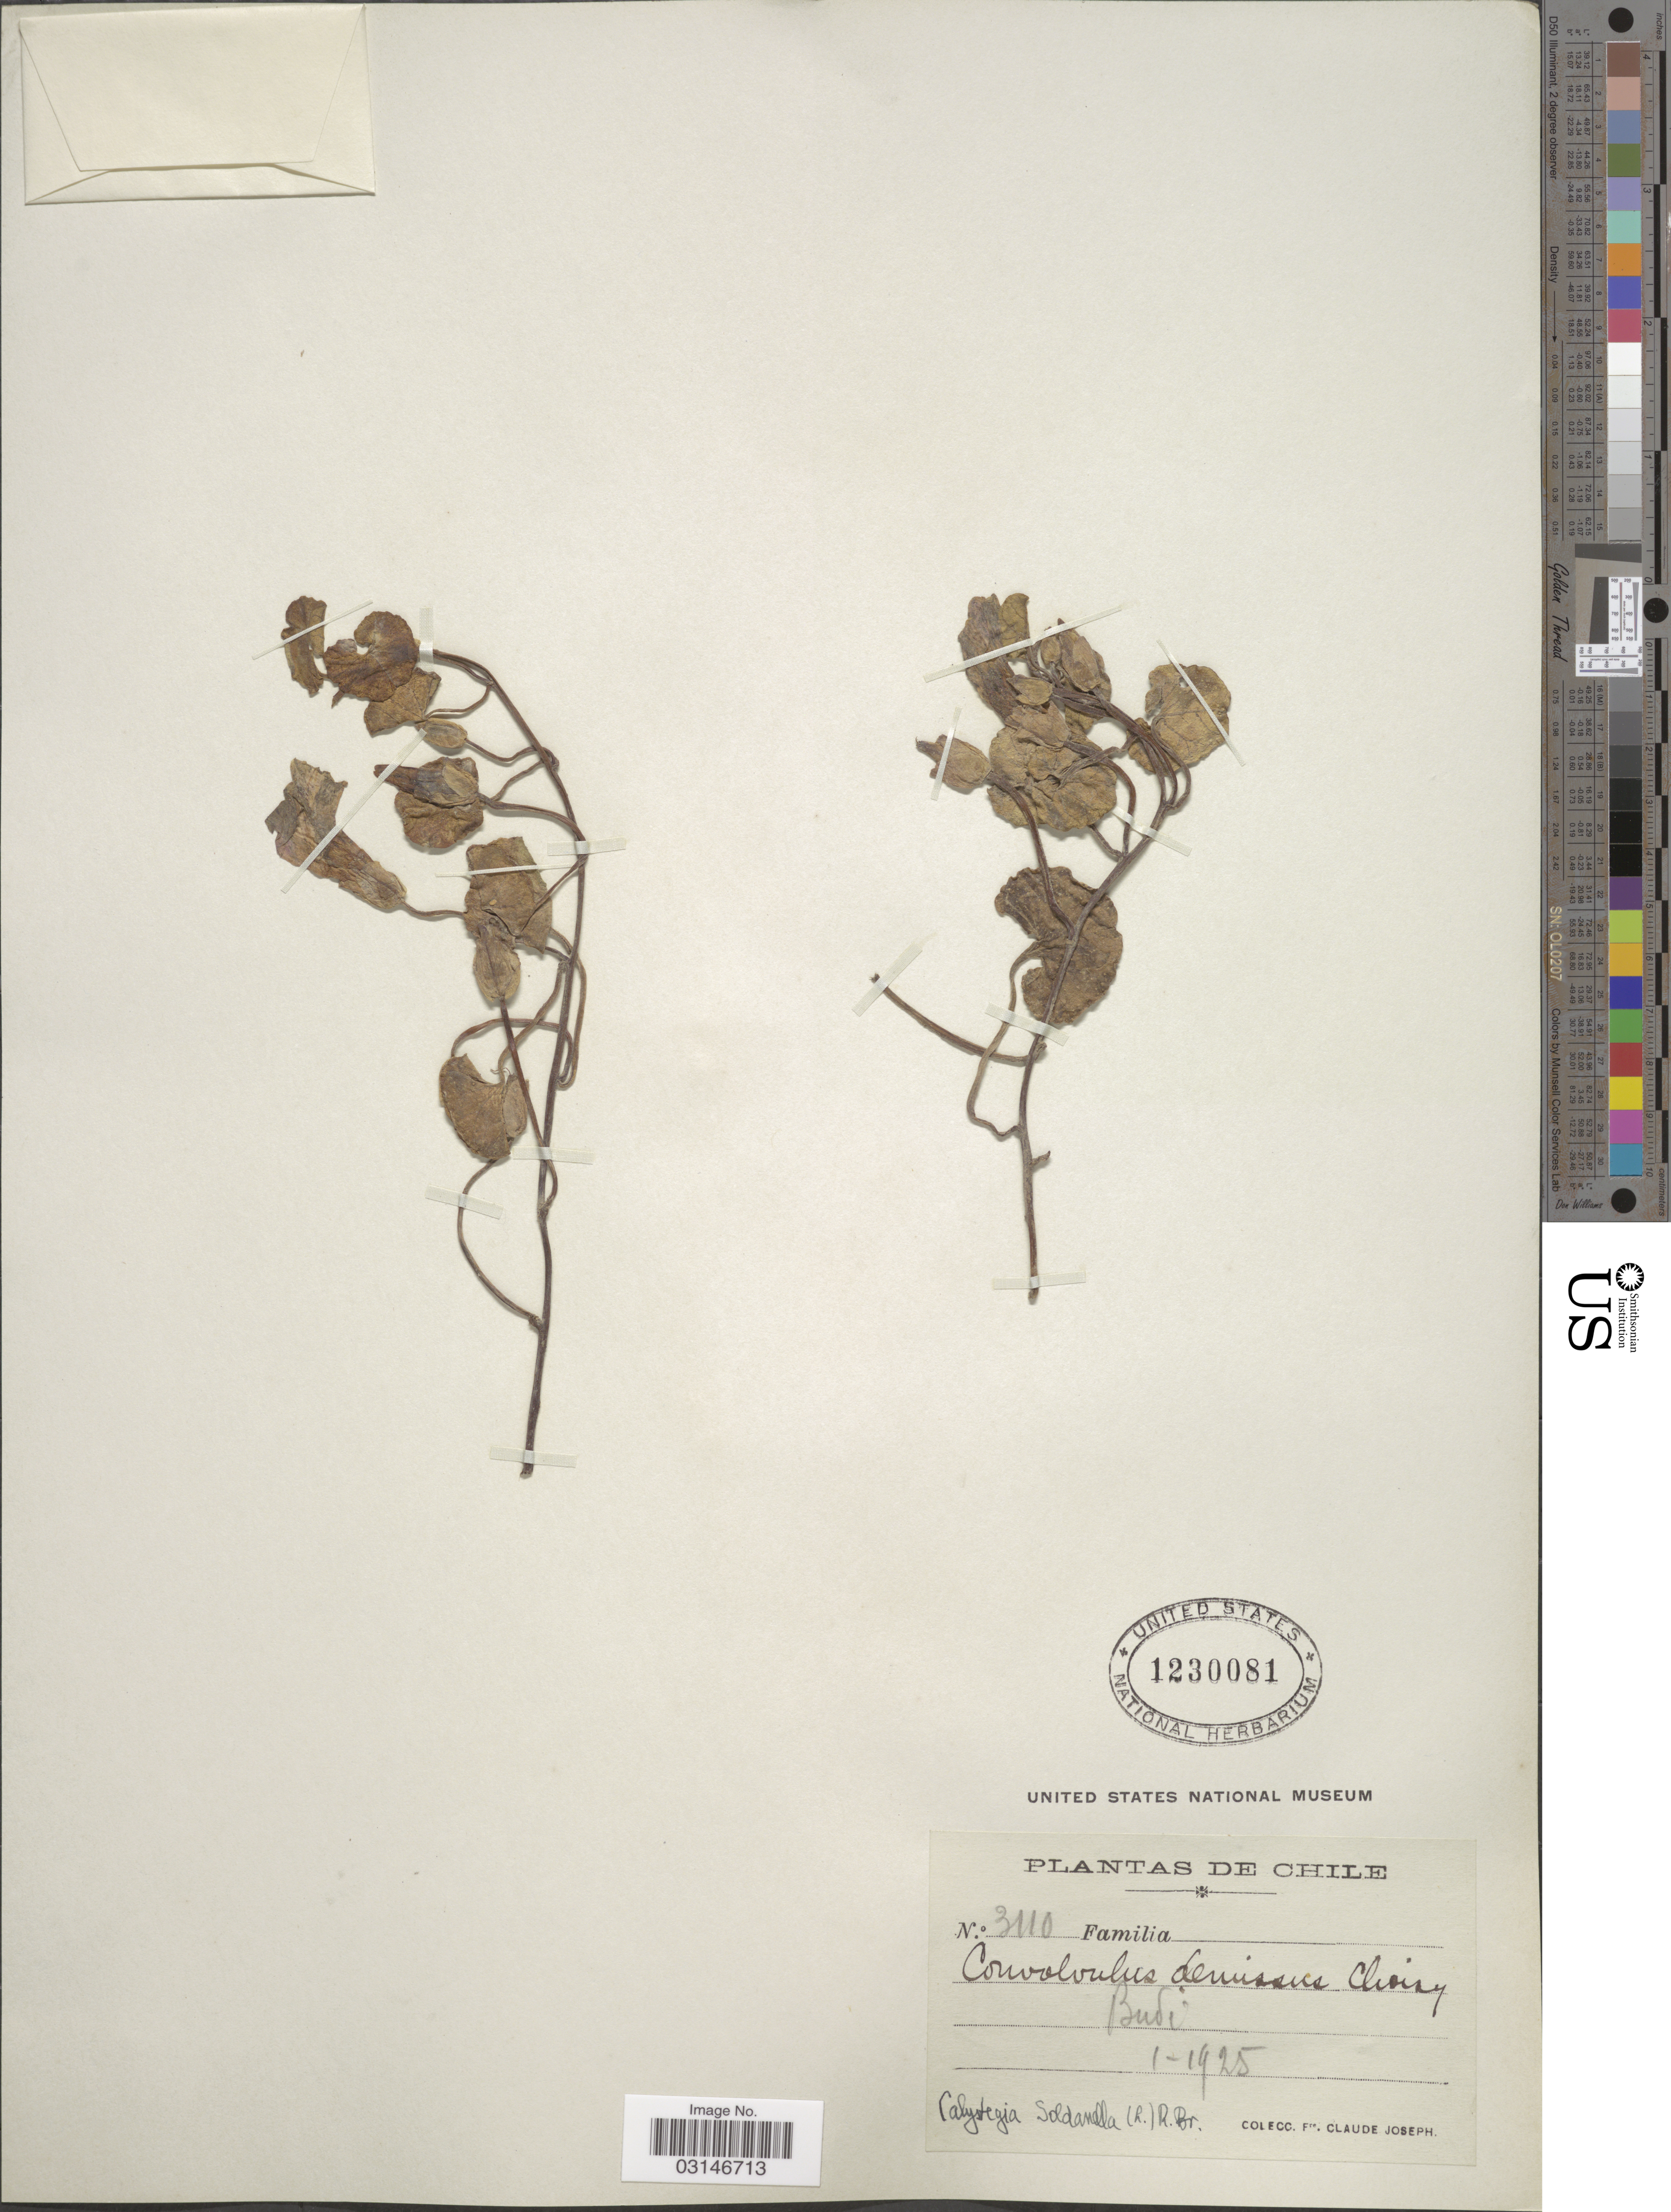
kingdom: Plantae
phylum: Tracheophyta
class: Magnoliopsida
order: Solanales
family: Convolvulaceae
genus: Calystegia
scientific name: Calystegia soldanella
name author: (L.) R. Br.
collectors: Bro. Claude-Joseph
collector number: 3110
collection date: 1925-01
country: Chile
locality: Budi.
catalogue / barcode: US 1230081